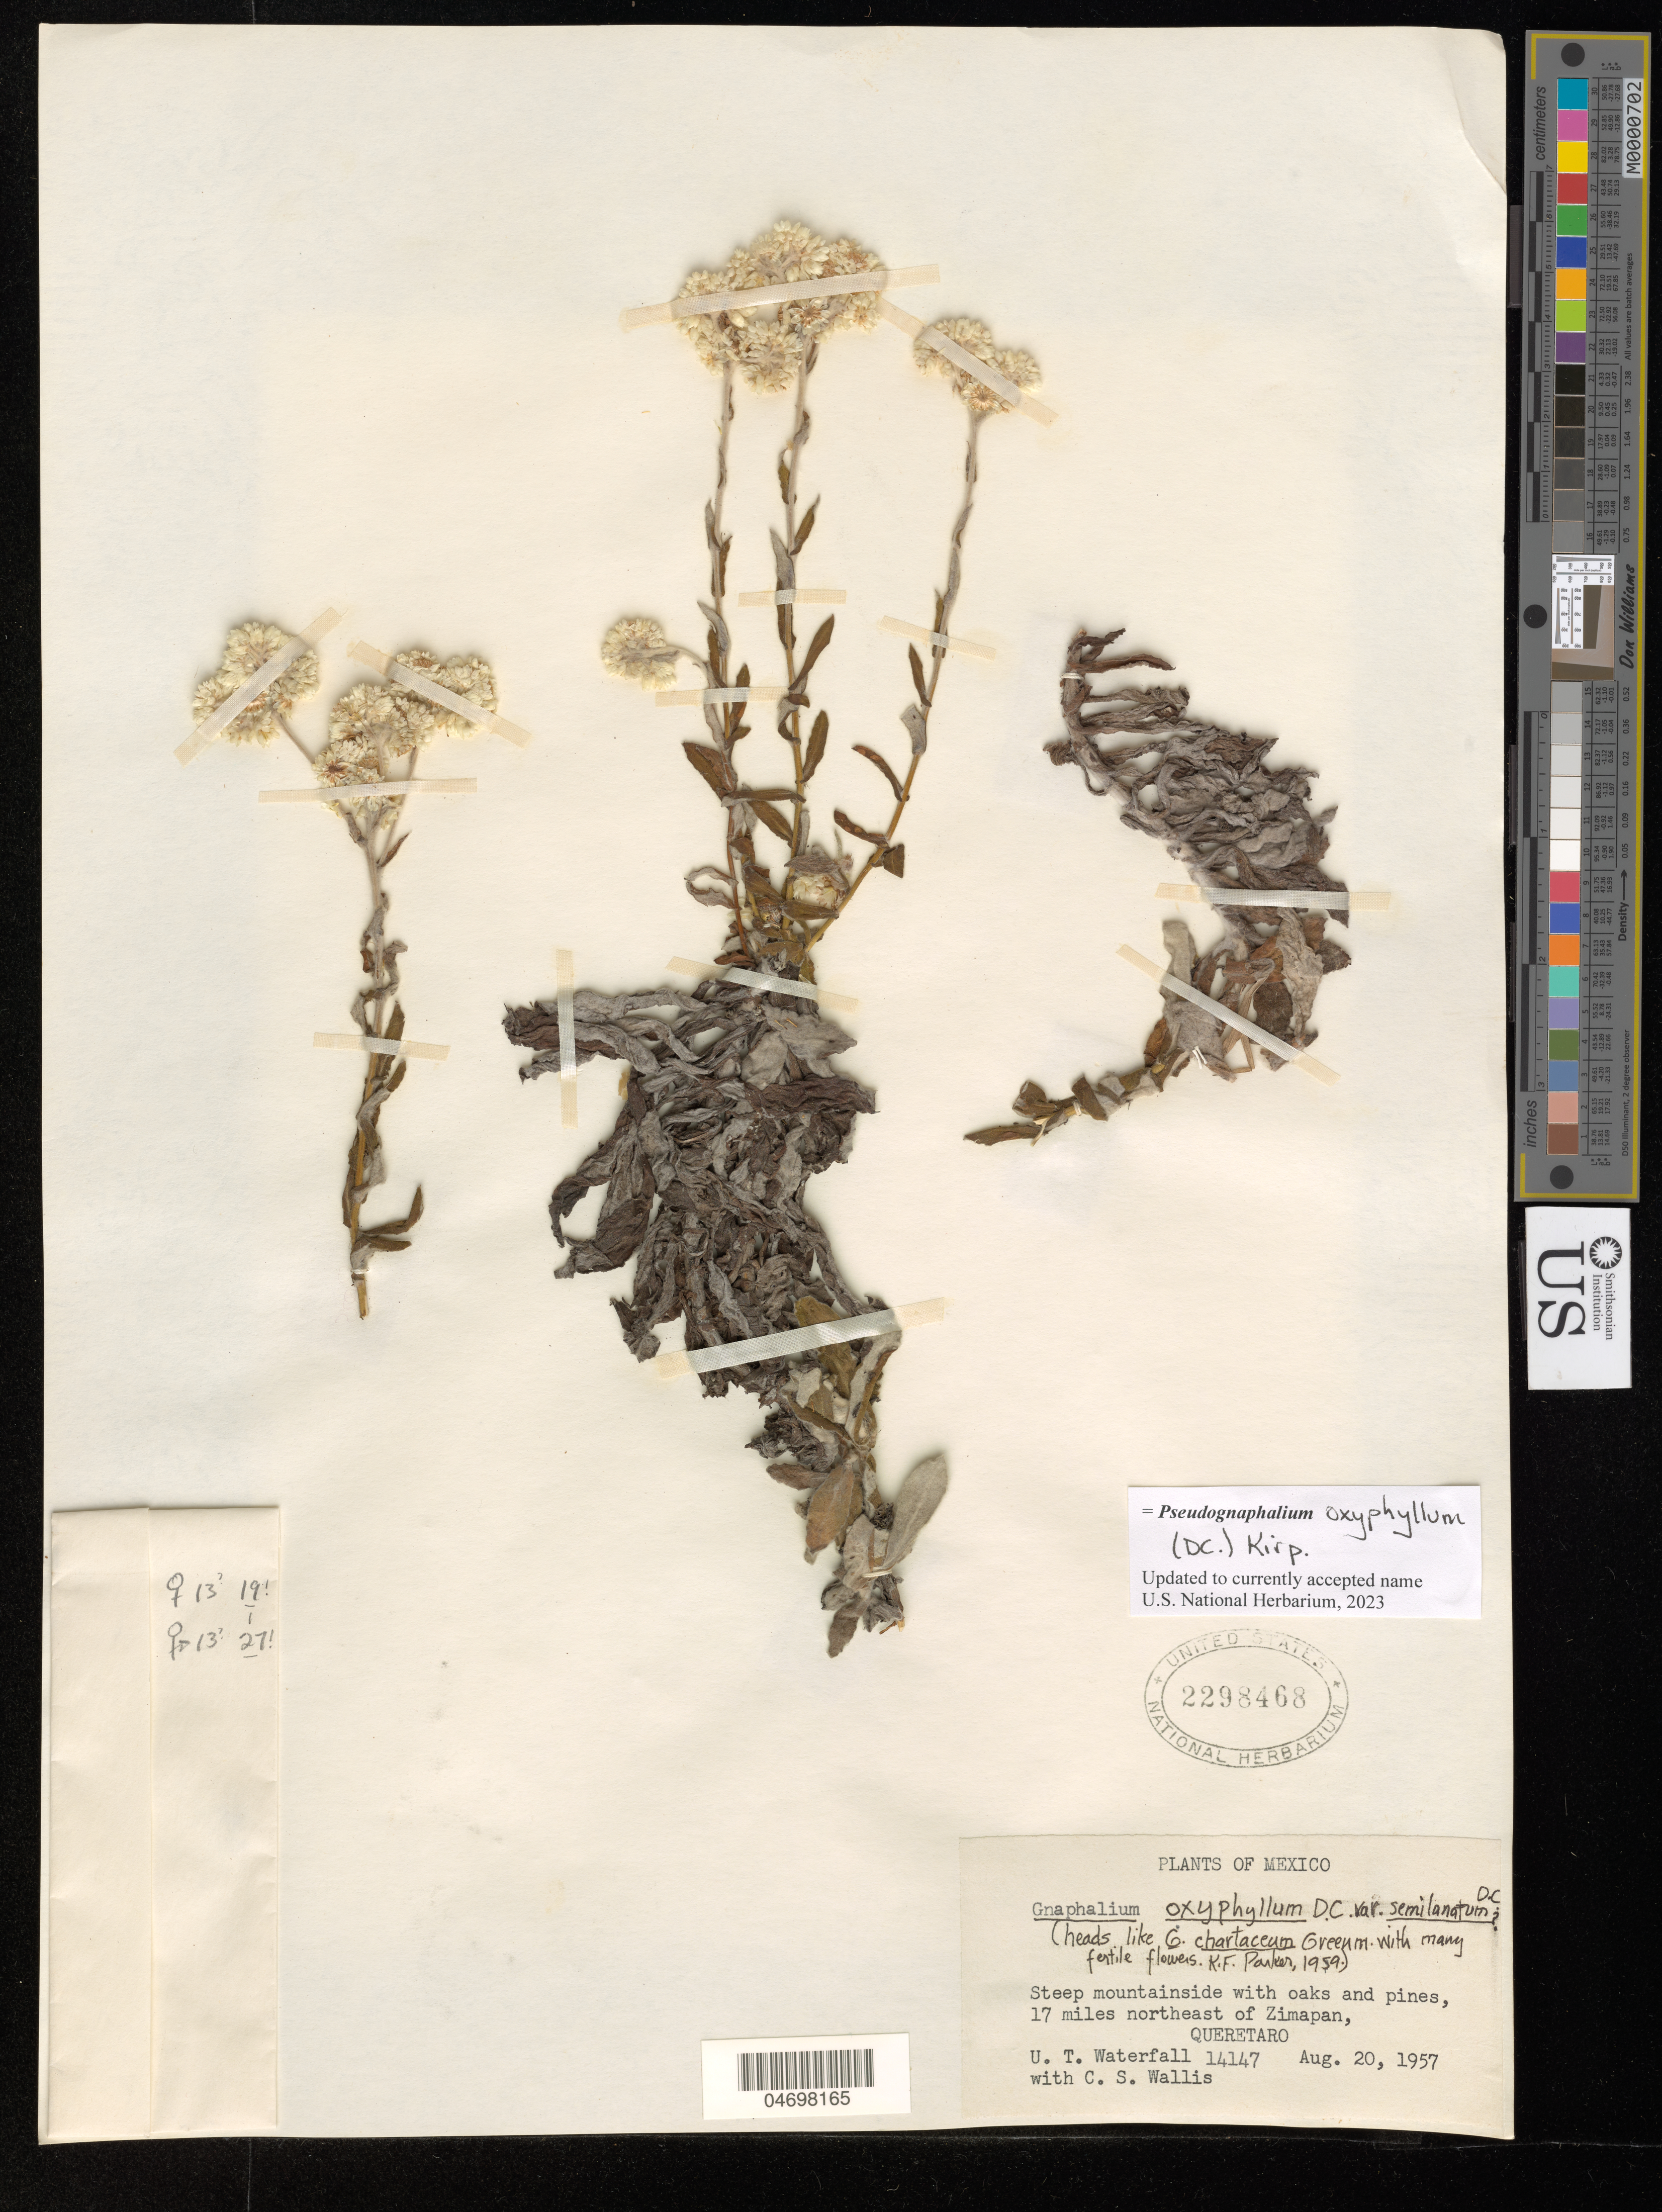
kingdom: Plantae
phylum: Tracheophyta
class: Magnoliopsida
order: Asterales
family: Asteraceae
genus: Pseudognaphalium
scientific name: Pseudognaphalium hidalgoense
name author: G.L. Nesom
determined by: Nesom, Guy L.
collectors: U. T. Waterfall & C. S. Wallis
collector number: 14147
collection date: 1957-08-20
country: Mexico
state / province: Querétaro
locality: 17 miles northeast of Zimapan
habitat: Steep mountainside with oaks and pines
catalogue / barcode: US 2298468